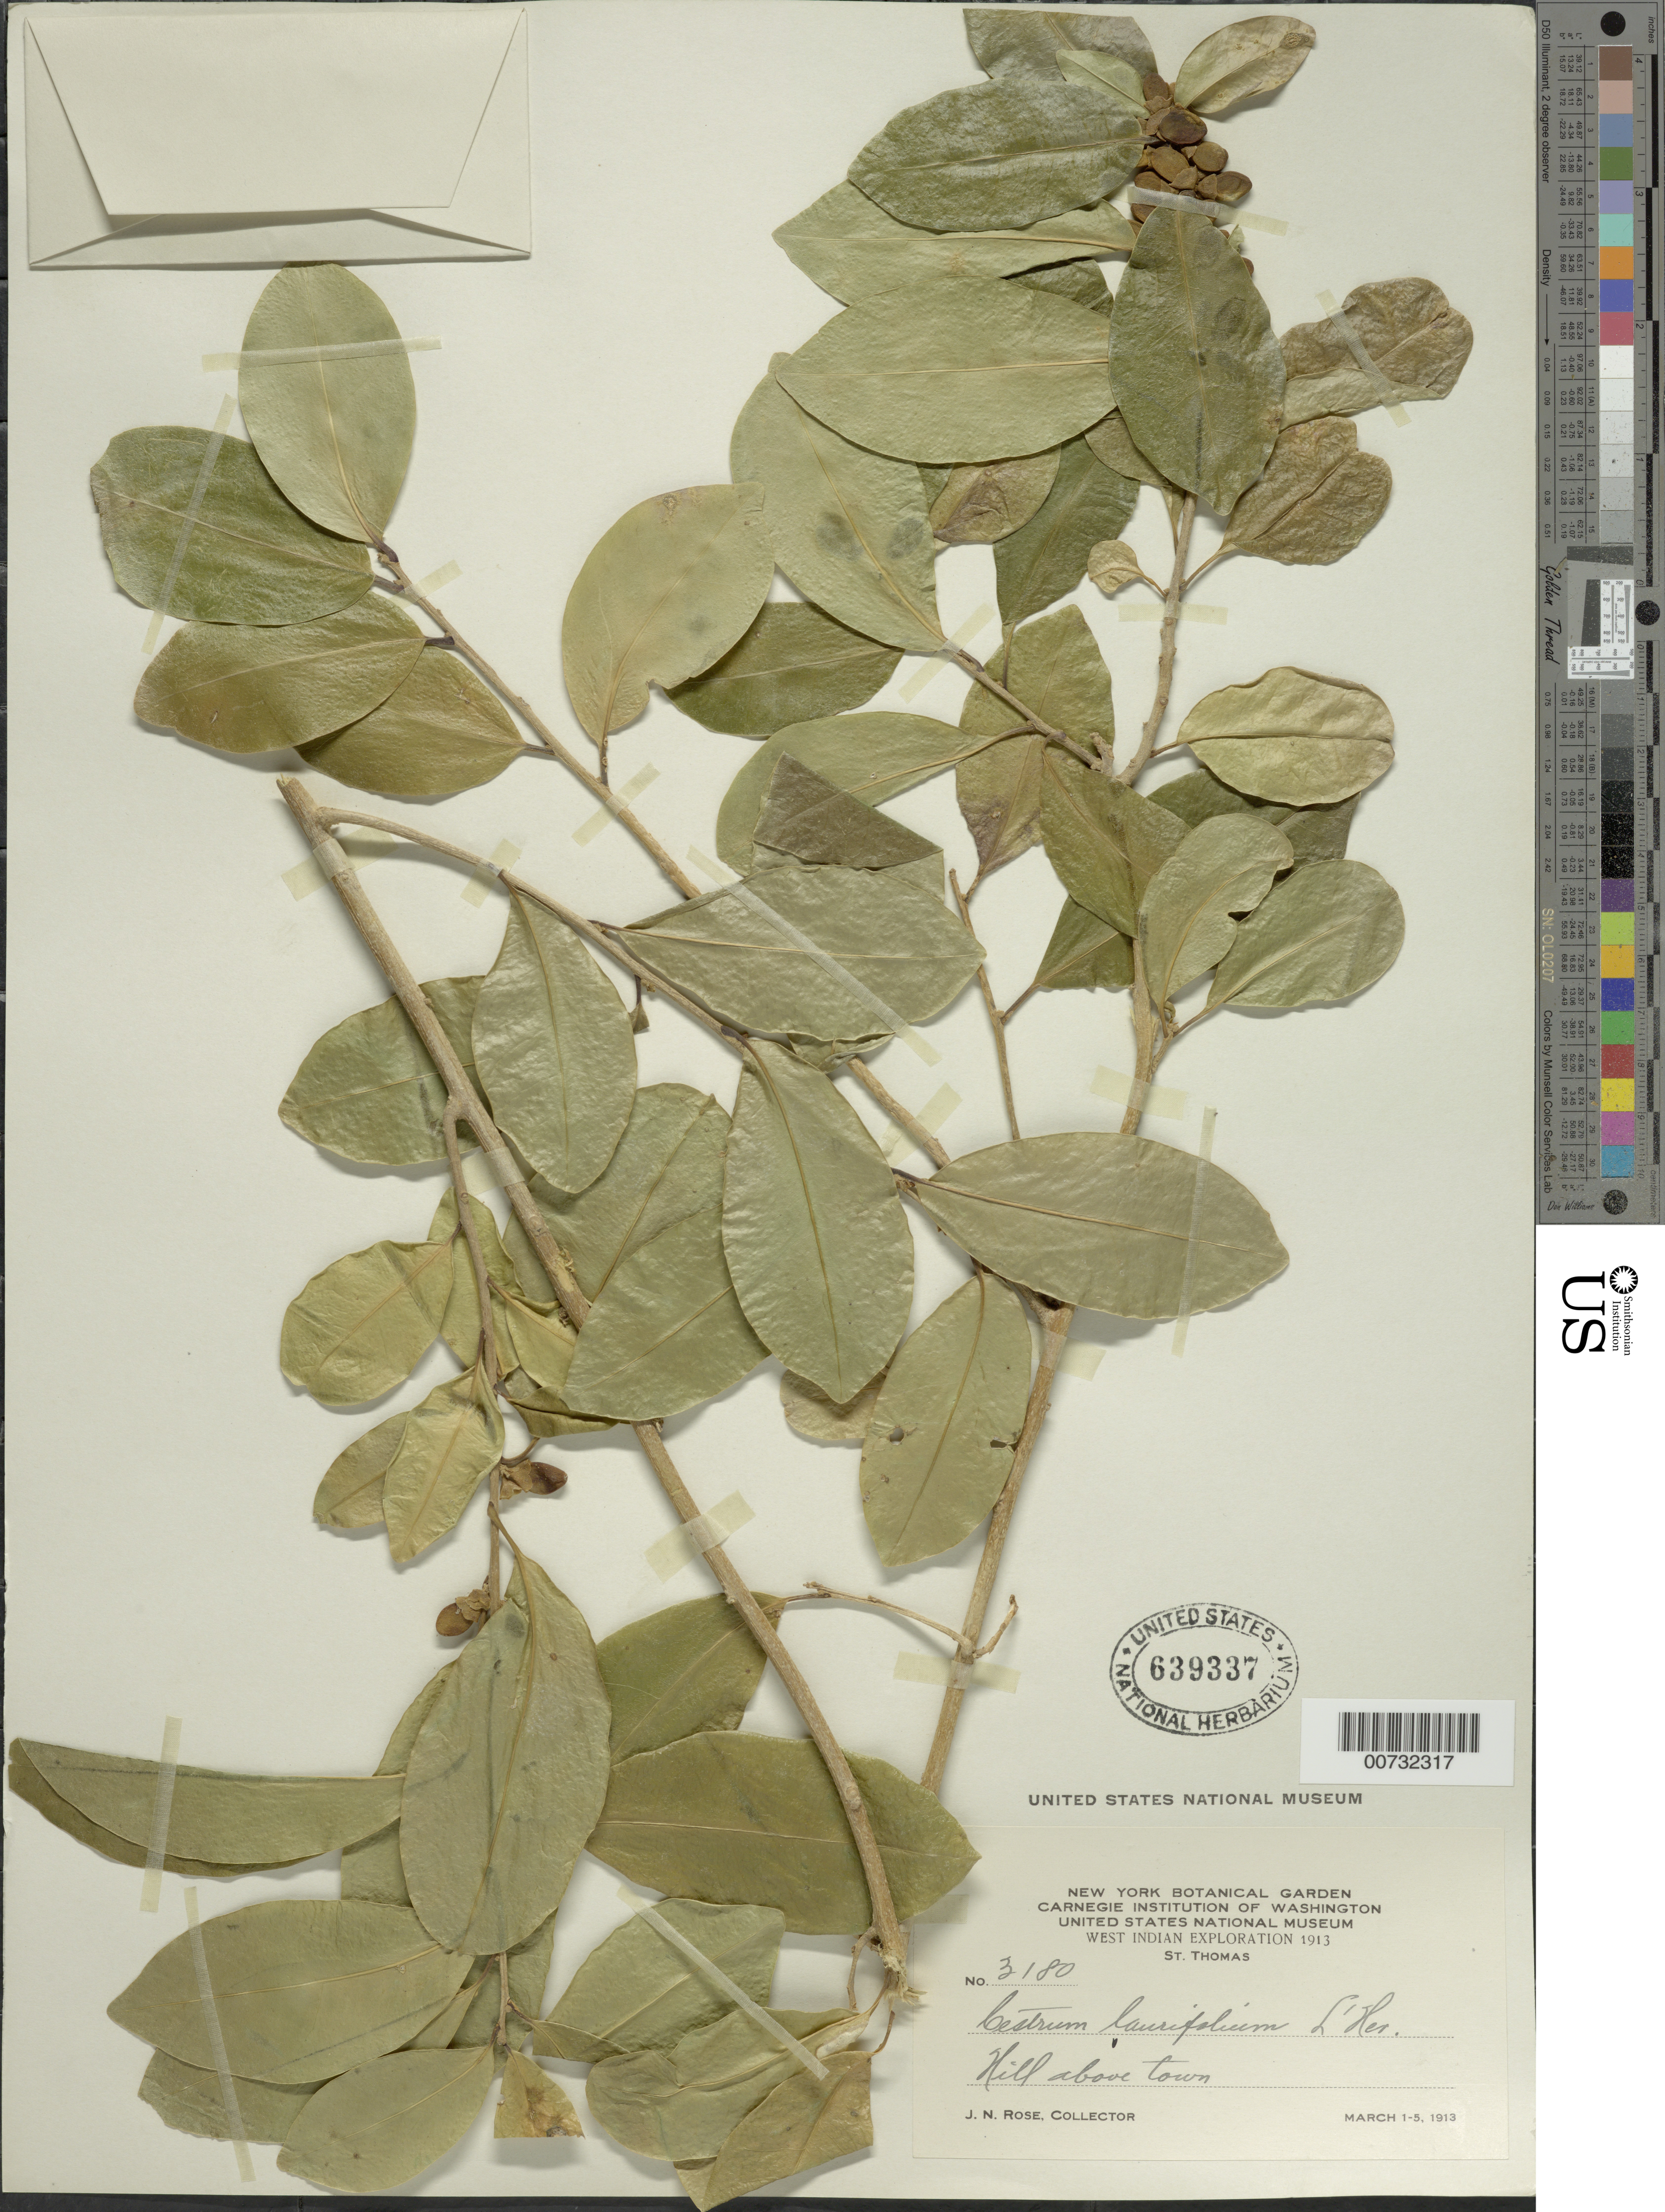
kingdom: Plantae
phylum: Tracheophyta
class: Magnoliopsida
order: Solanales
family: Solanaceae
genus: Cestrum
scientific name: Cestrum laurifolium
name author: L'Hér.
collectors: J. N. Rose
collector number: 3180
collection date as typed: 01 Mar 1913 to 05 Mar 1913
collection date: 1913-03-01/1913-03-05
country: U.S. Virgin Islands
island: St. Thomas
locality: St. Thomas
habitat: Hill above town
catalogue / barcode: US 639337